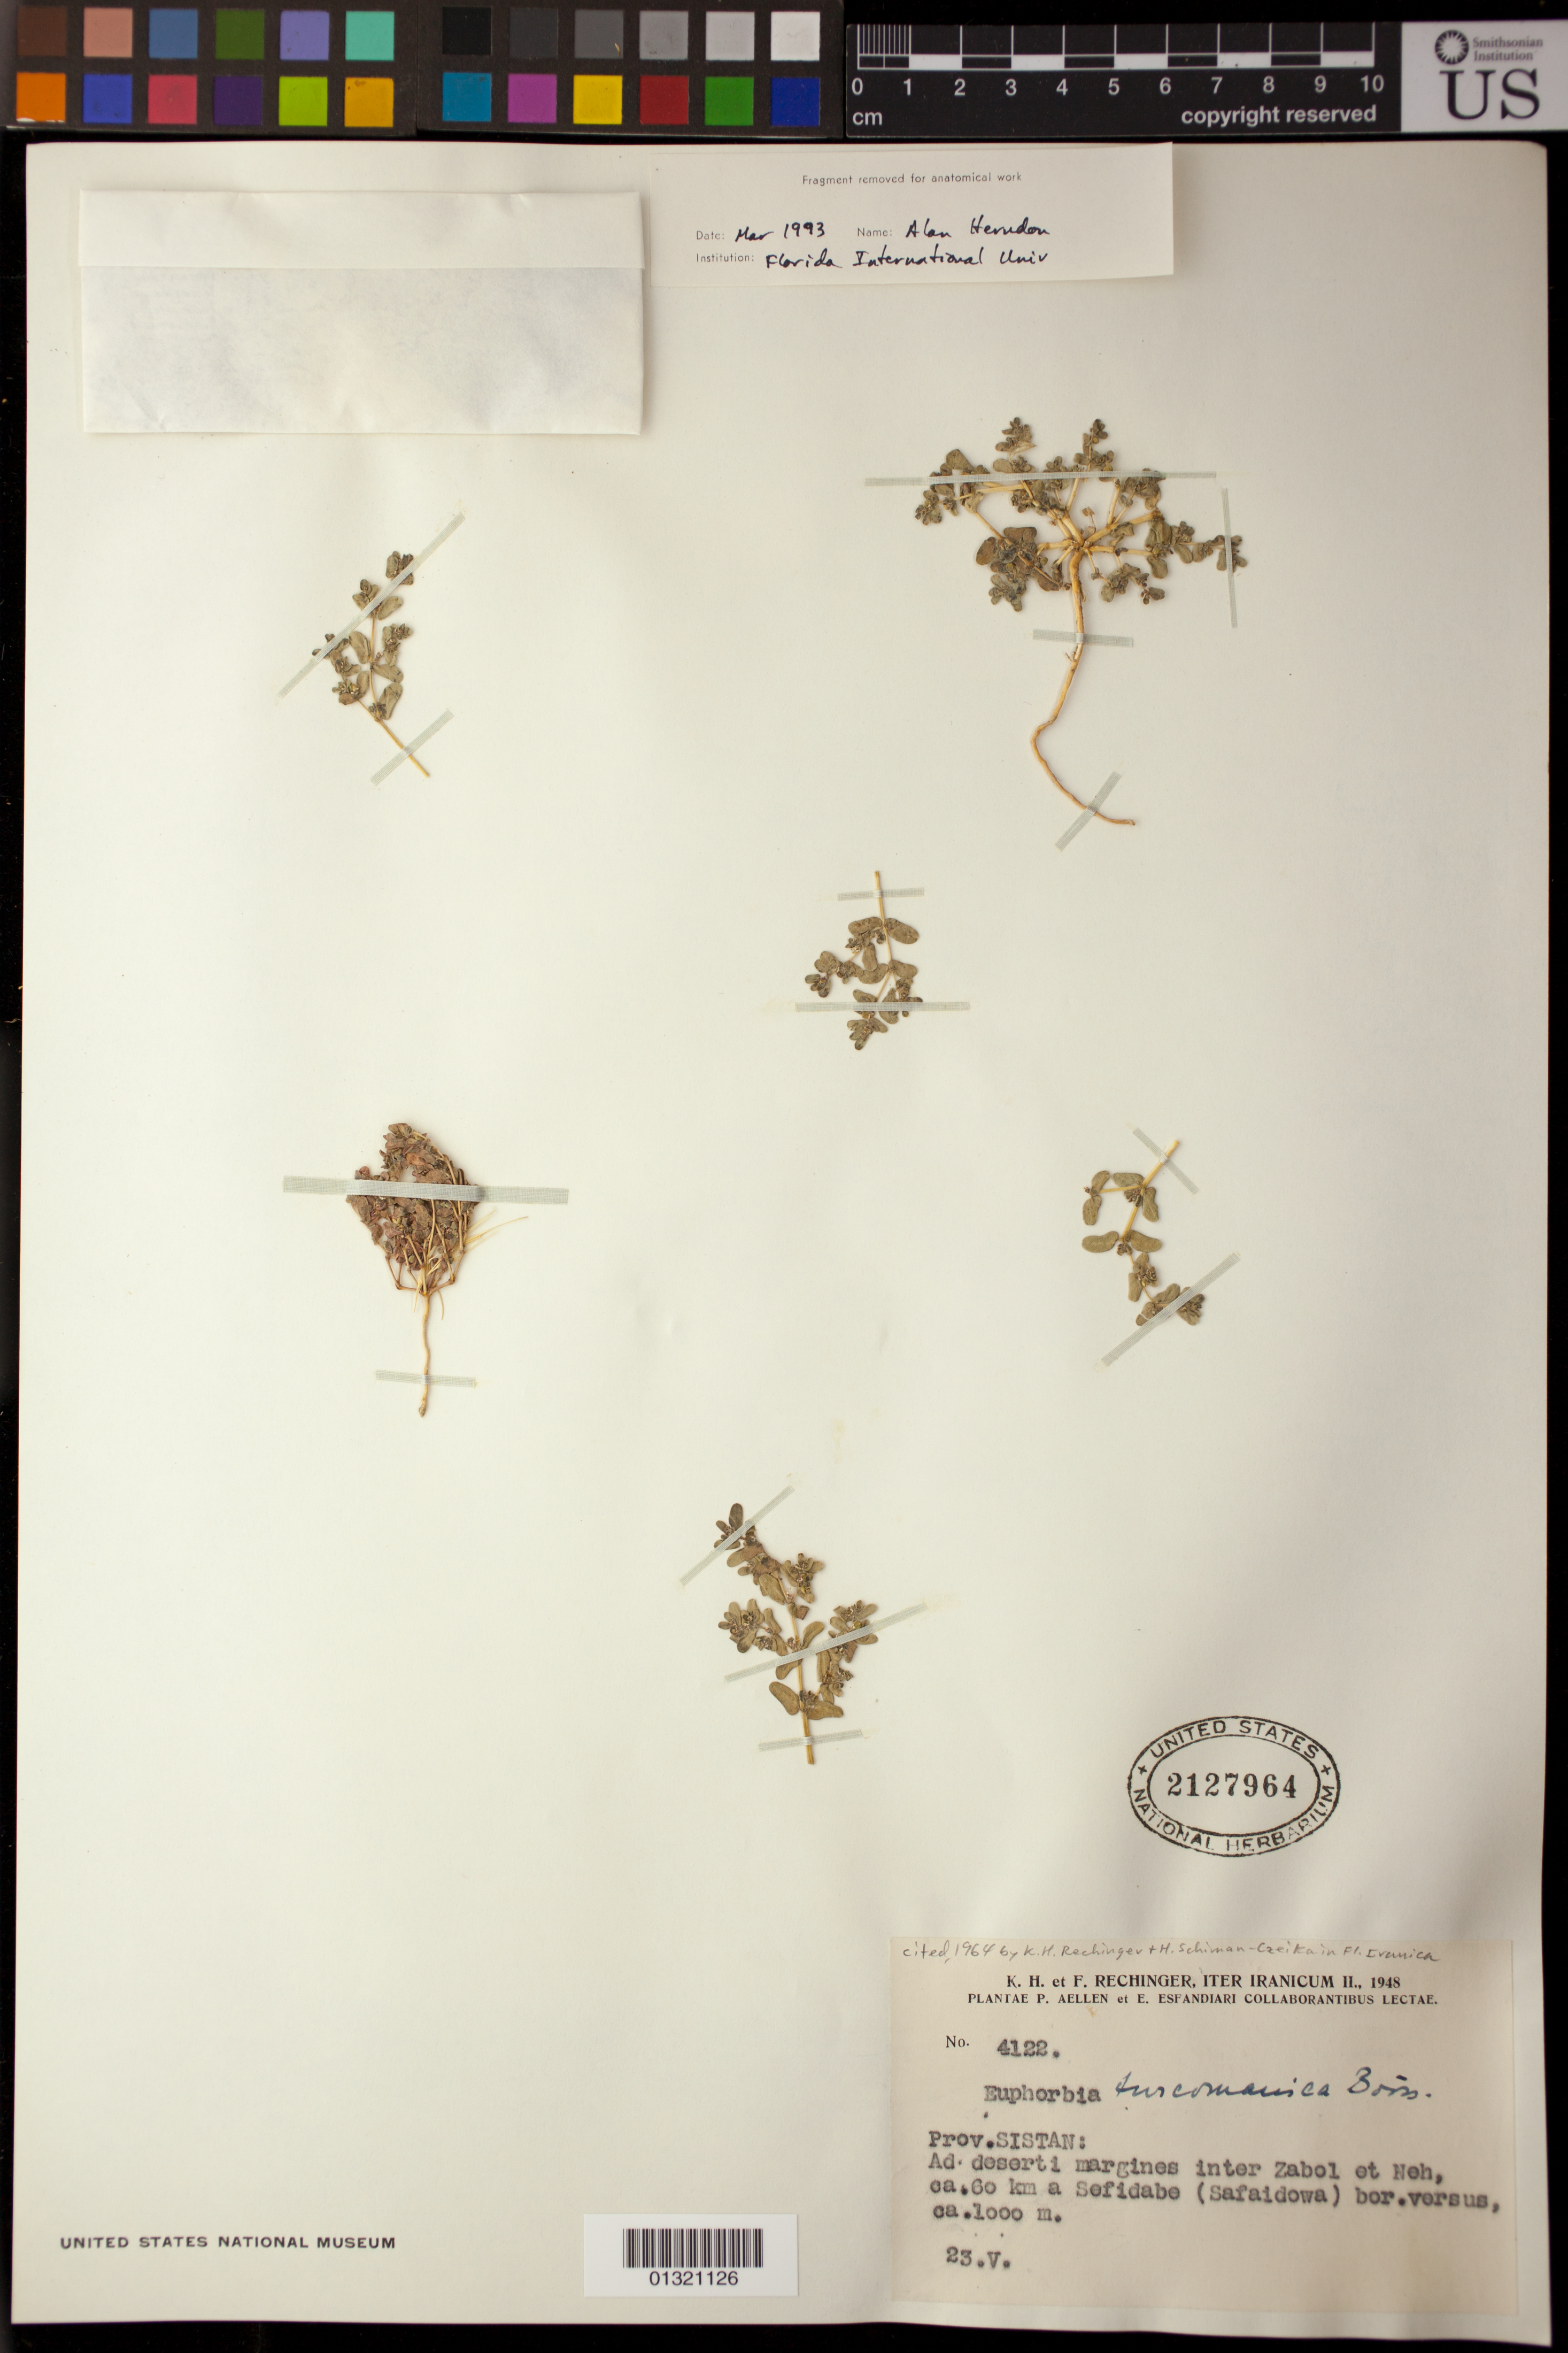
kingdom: Plantae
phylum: Tracheophyta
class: Magnoliopsida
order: Malpighiales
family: Euphorbiaceae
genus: Euphorbia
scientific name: Euphorbia granulata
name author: Forssk.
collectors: K. H. Rechinger & F. Rechinger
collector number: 4122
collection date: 1948-05-23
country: Iran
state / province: Sistan and Baluchistan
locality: Zabol et Neh, ca.60 km a Sefidabe [Sefīdābeh](Safaidowa)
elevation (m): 1000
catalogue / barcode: US 2127964